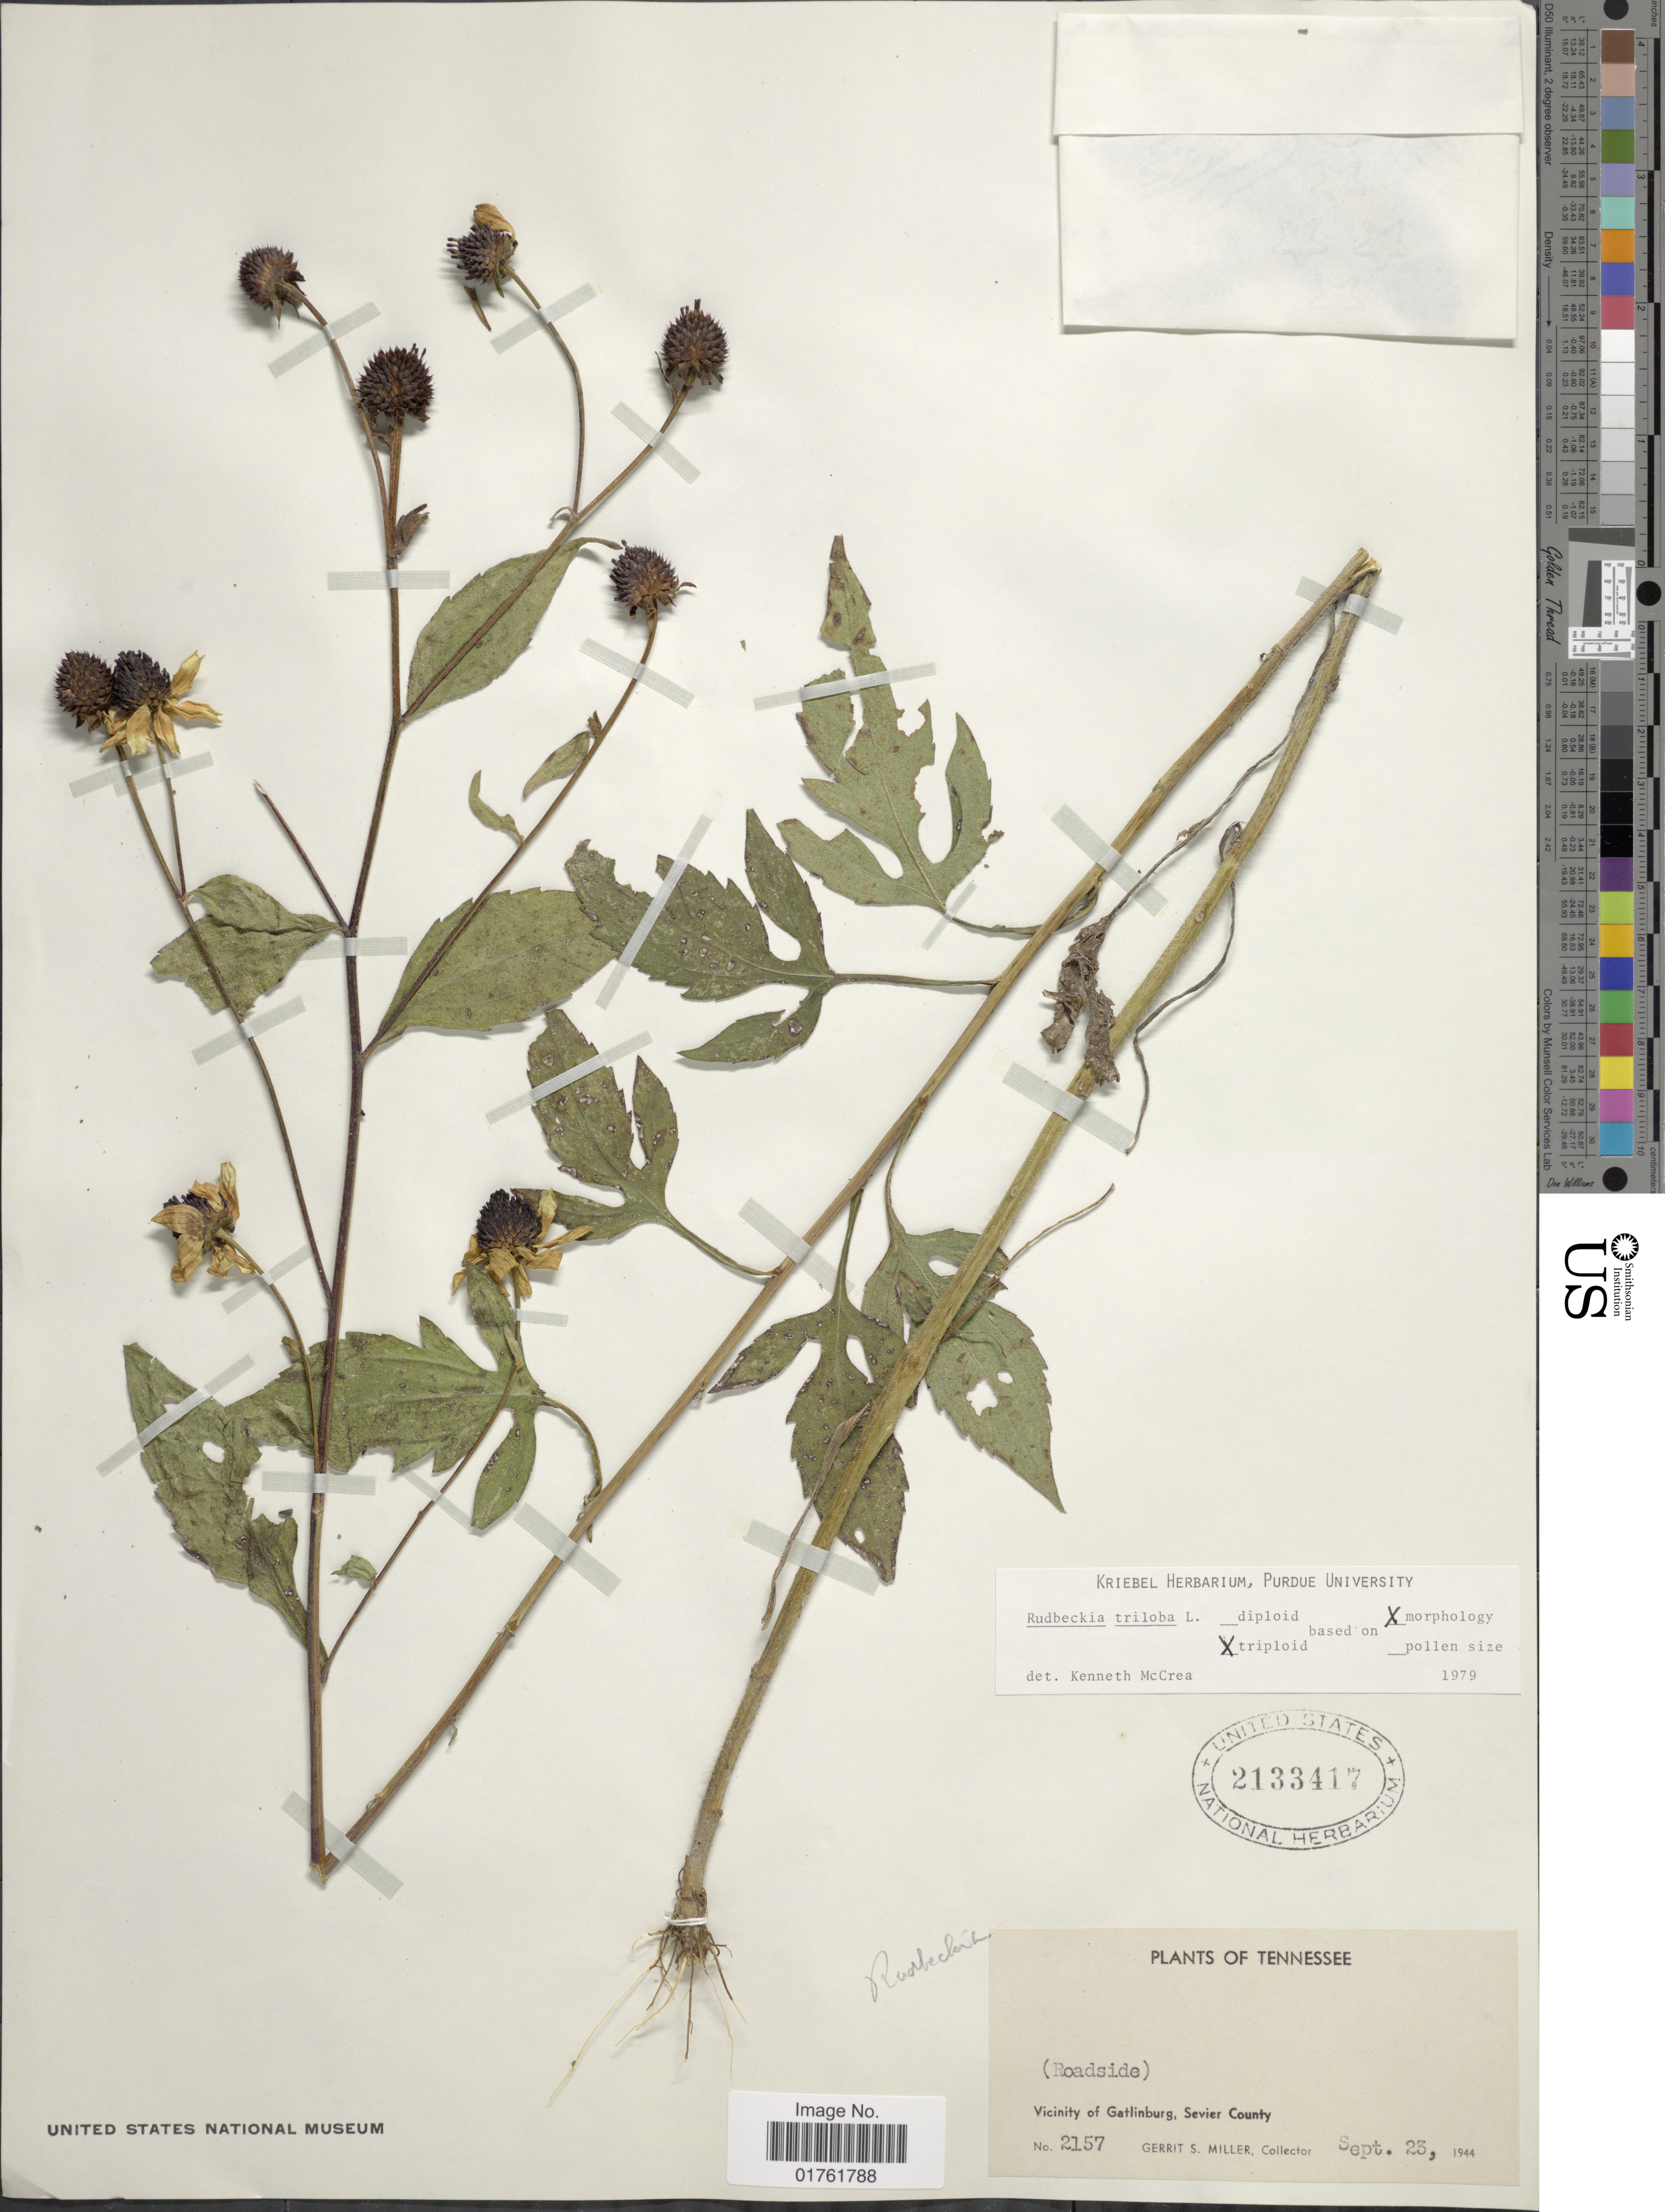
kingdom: Plantae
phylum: Tracheophyta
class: Magnoliopsida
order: Asterales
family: Asteraceae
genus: Rudbeckia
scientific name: Rudbeckia triloba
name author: L.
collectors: G. S. Miller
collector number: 2157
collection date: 1944-09-23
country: United States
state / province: Tennessee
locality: (Roadside) Vicinity of Gatlinburg, Sevier County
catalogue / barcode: US 2133417